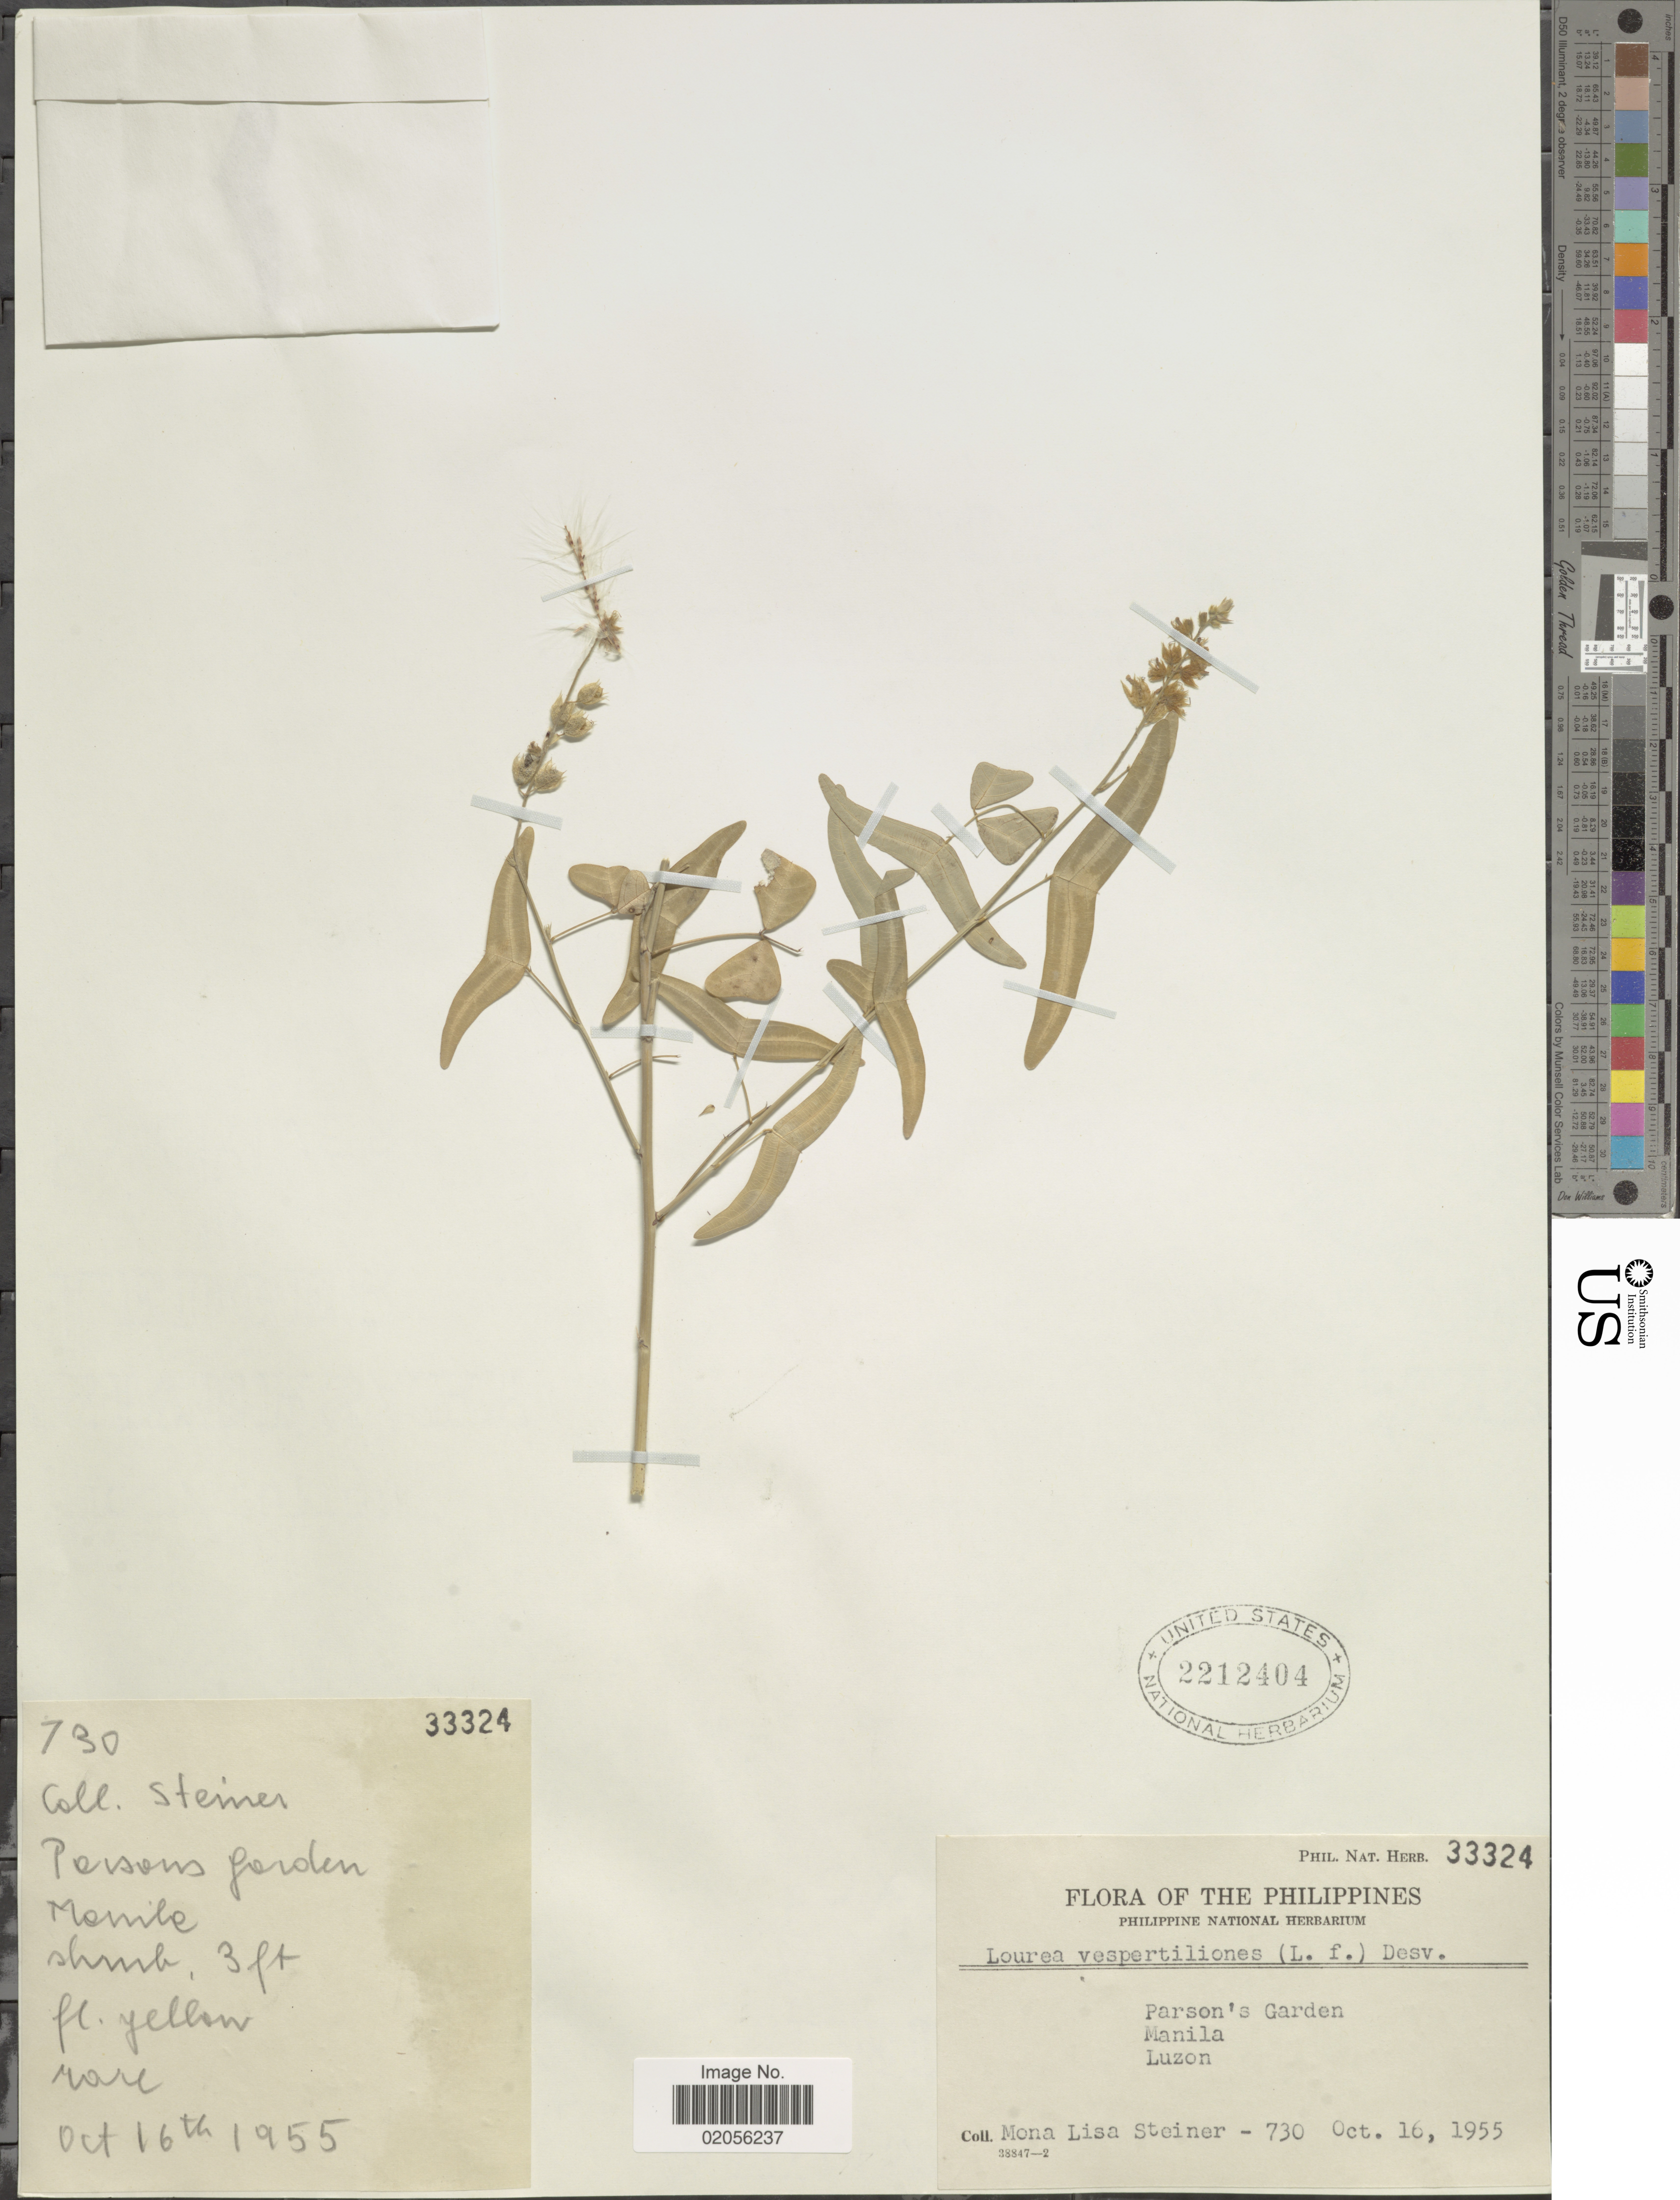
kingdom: Plantae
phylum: Tracheophyta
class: Magnoliopsida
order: Fabales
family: Fabaceae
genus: Lourea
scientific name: Lourea vespertilionis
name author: (L. f.) Desv.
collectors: M. Steiner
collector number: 730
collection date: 1955-10-16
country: Philippines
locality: Parson's Garden. Manila. Luzon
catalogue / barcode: US 2212404